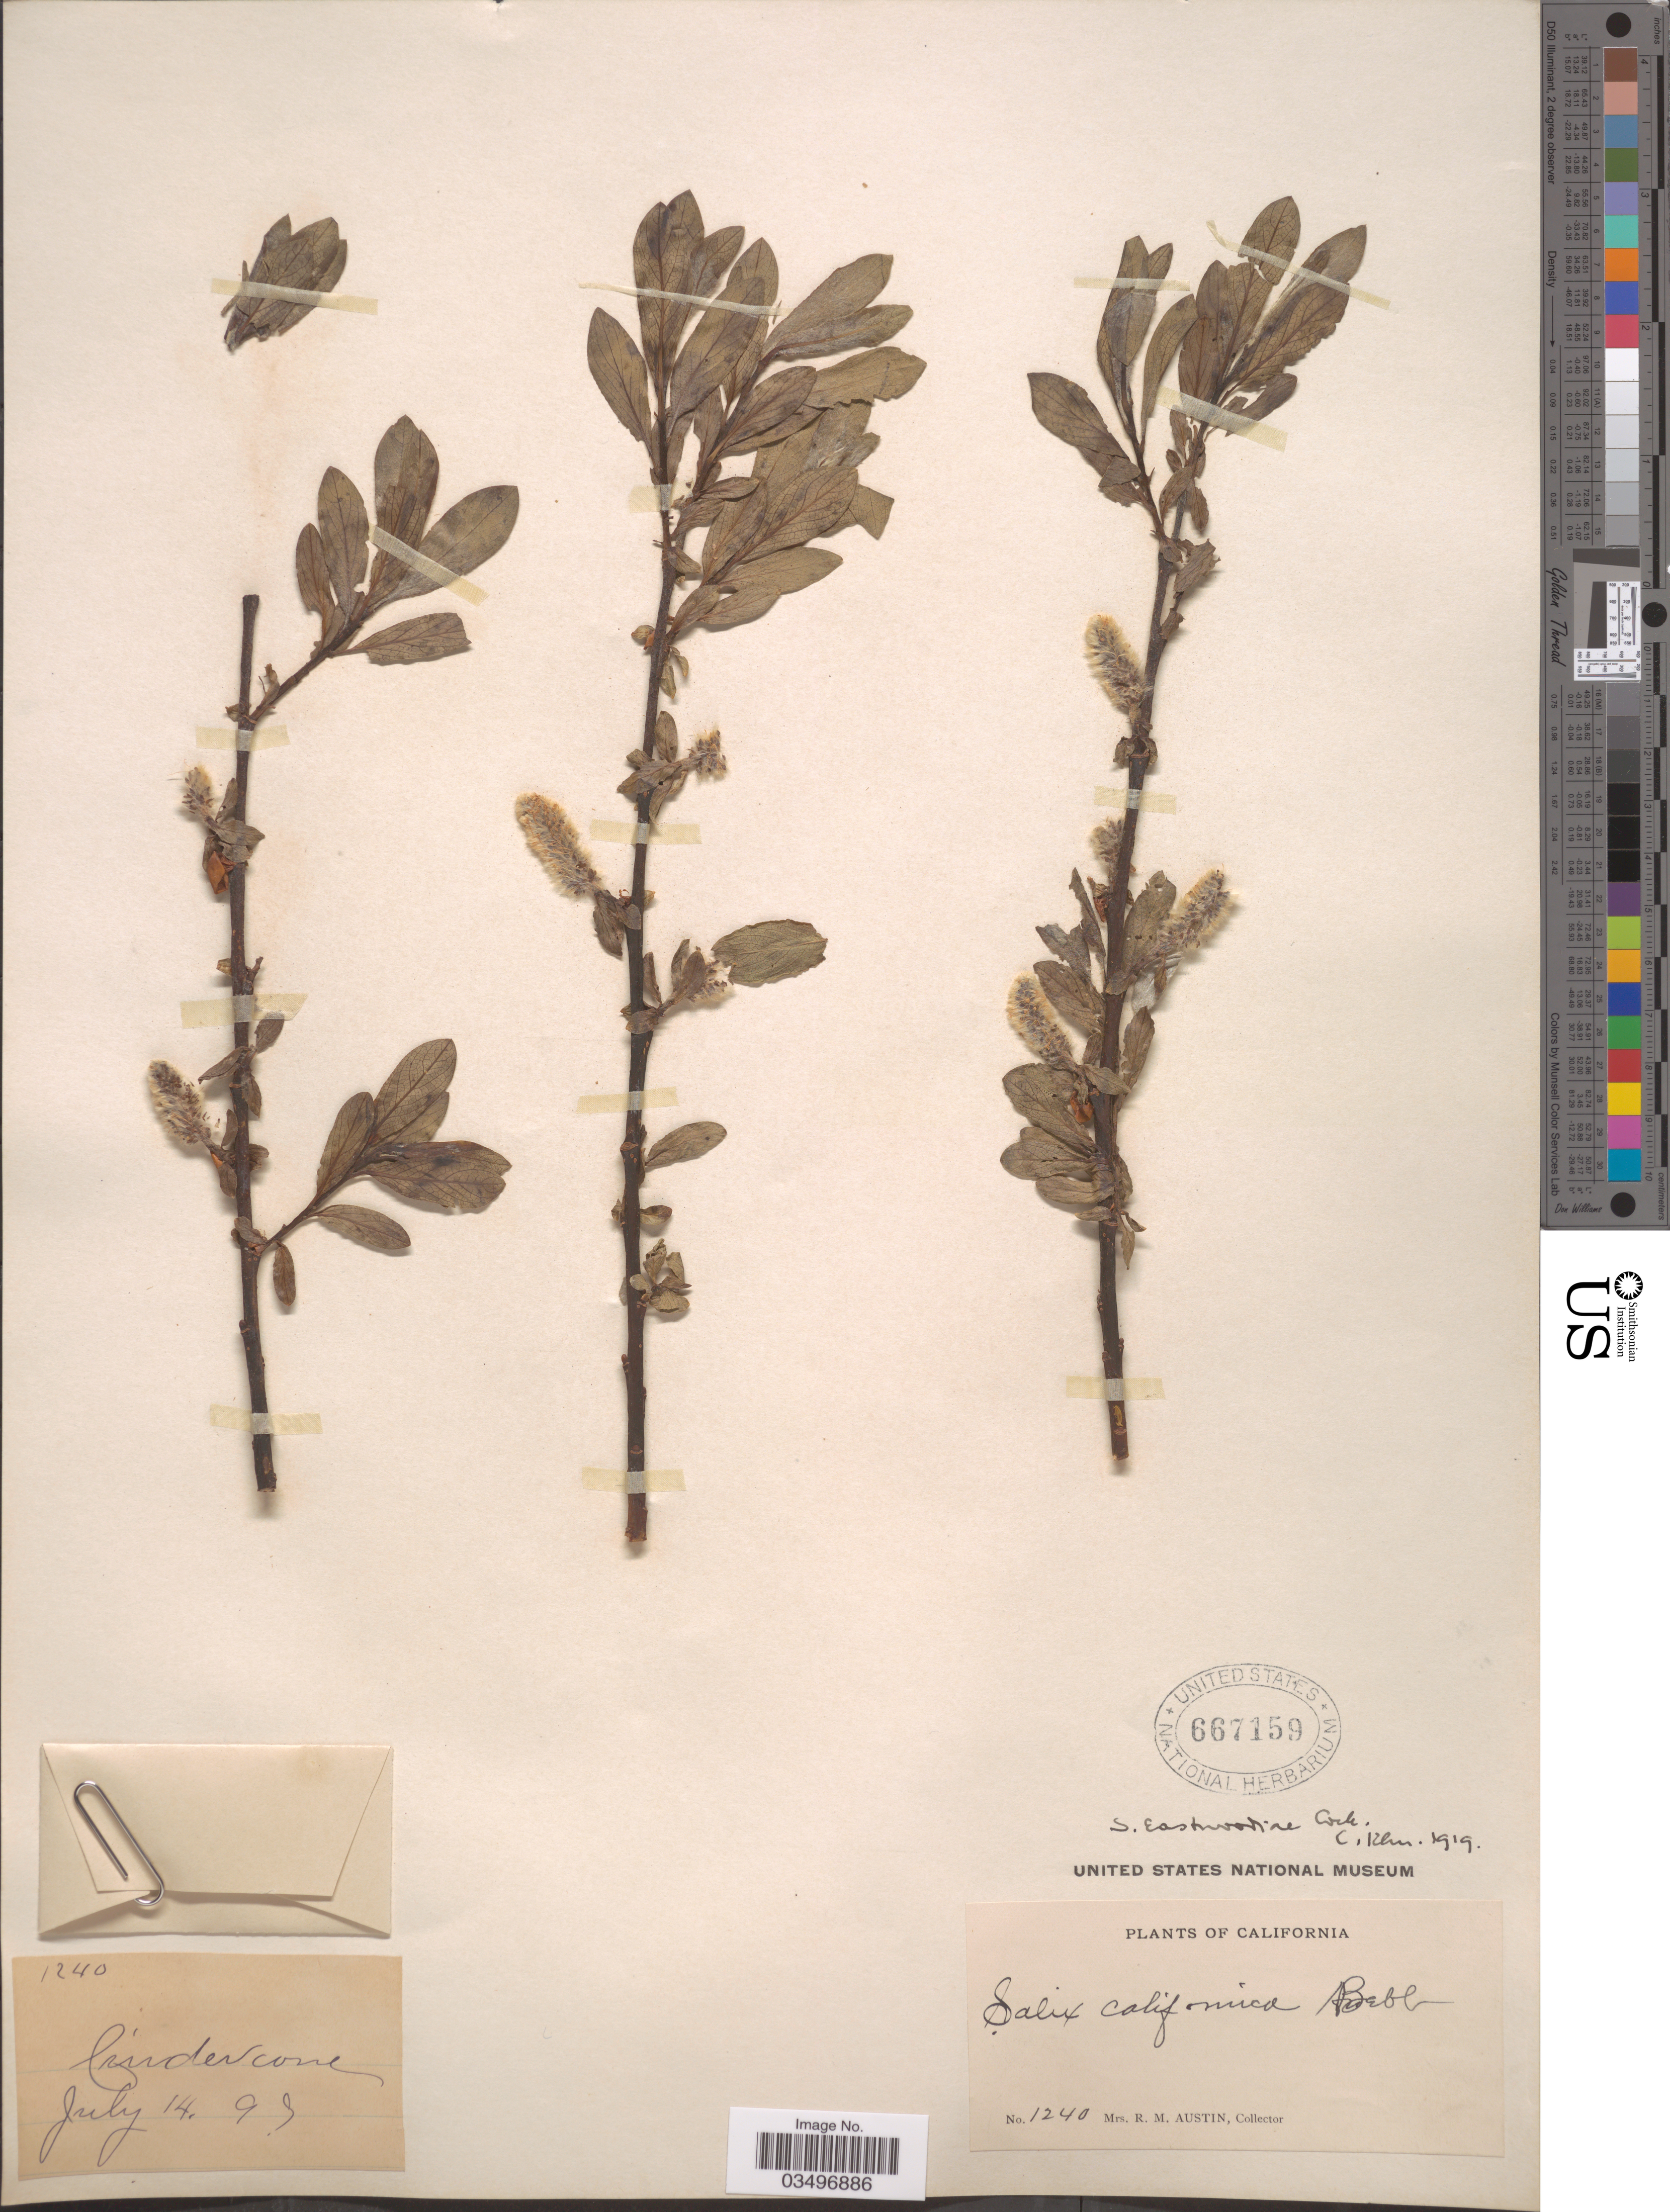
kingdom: Plantae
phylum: Tracheophyta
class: Magnoliopsida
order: Malpighiales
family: Salicaceae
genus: Salix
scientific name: Salix eastwoodiae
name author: Cockerell ex A. Heller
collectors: R. Austin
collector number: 1240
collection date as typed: Transcribed d/m/y: 14/7/97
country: United States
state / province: California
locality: Cindercone.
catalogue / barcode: US 667159